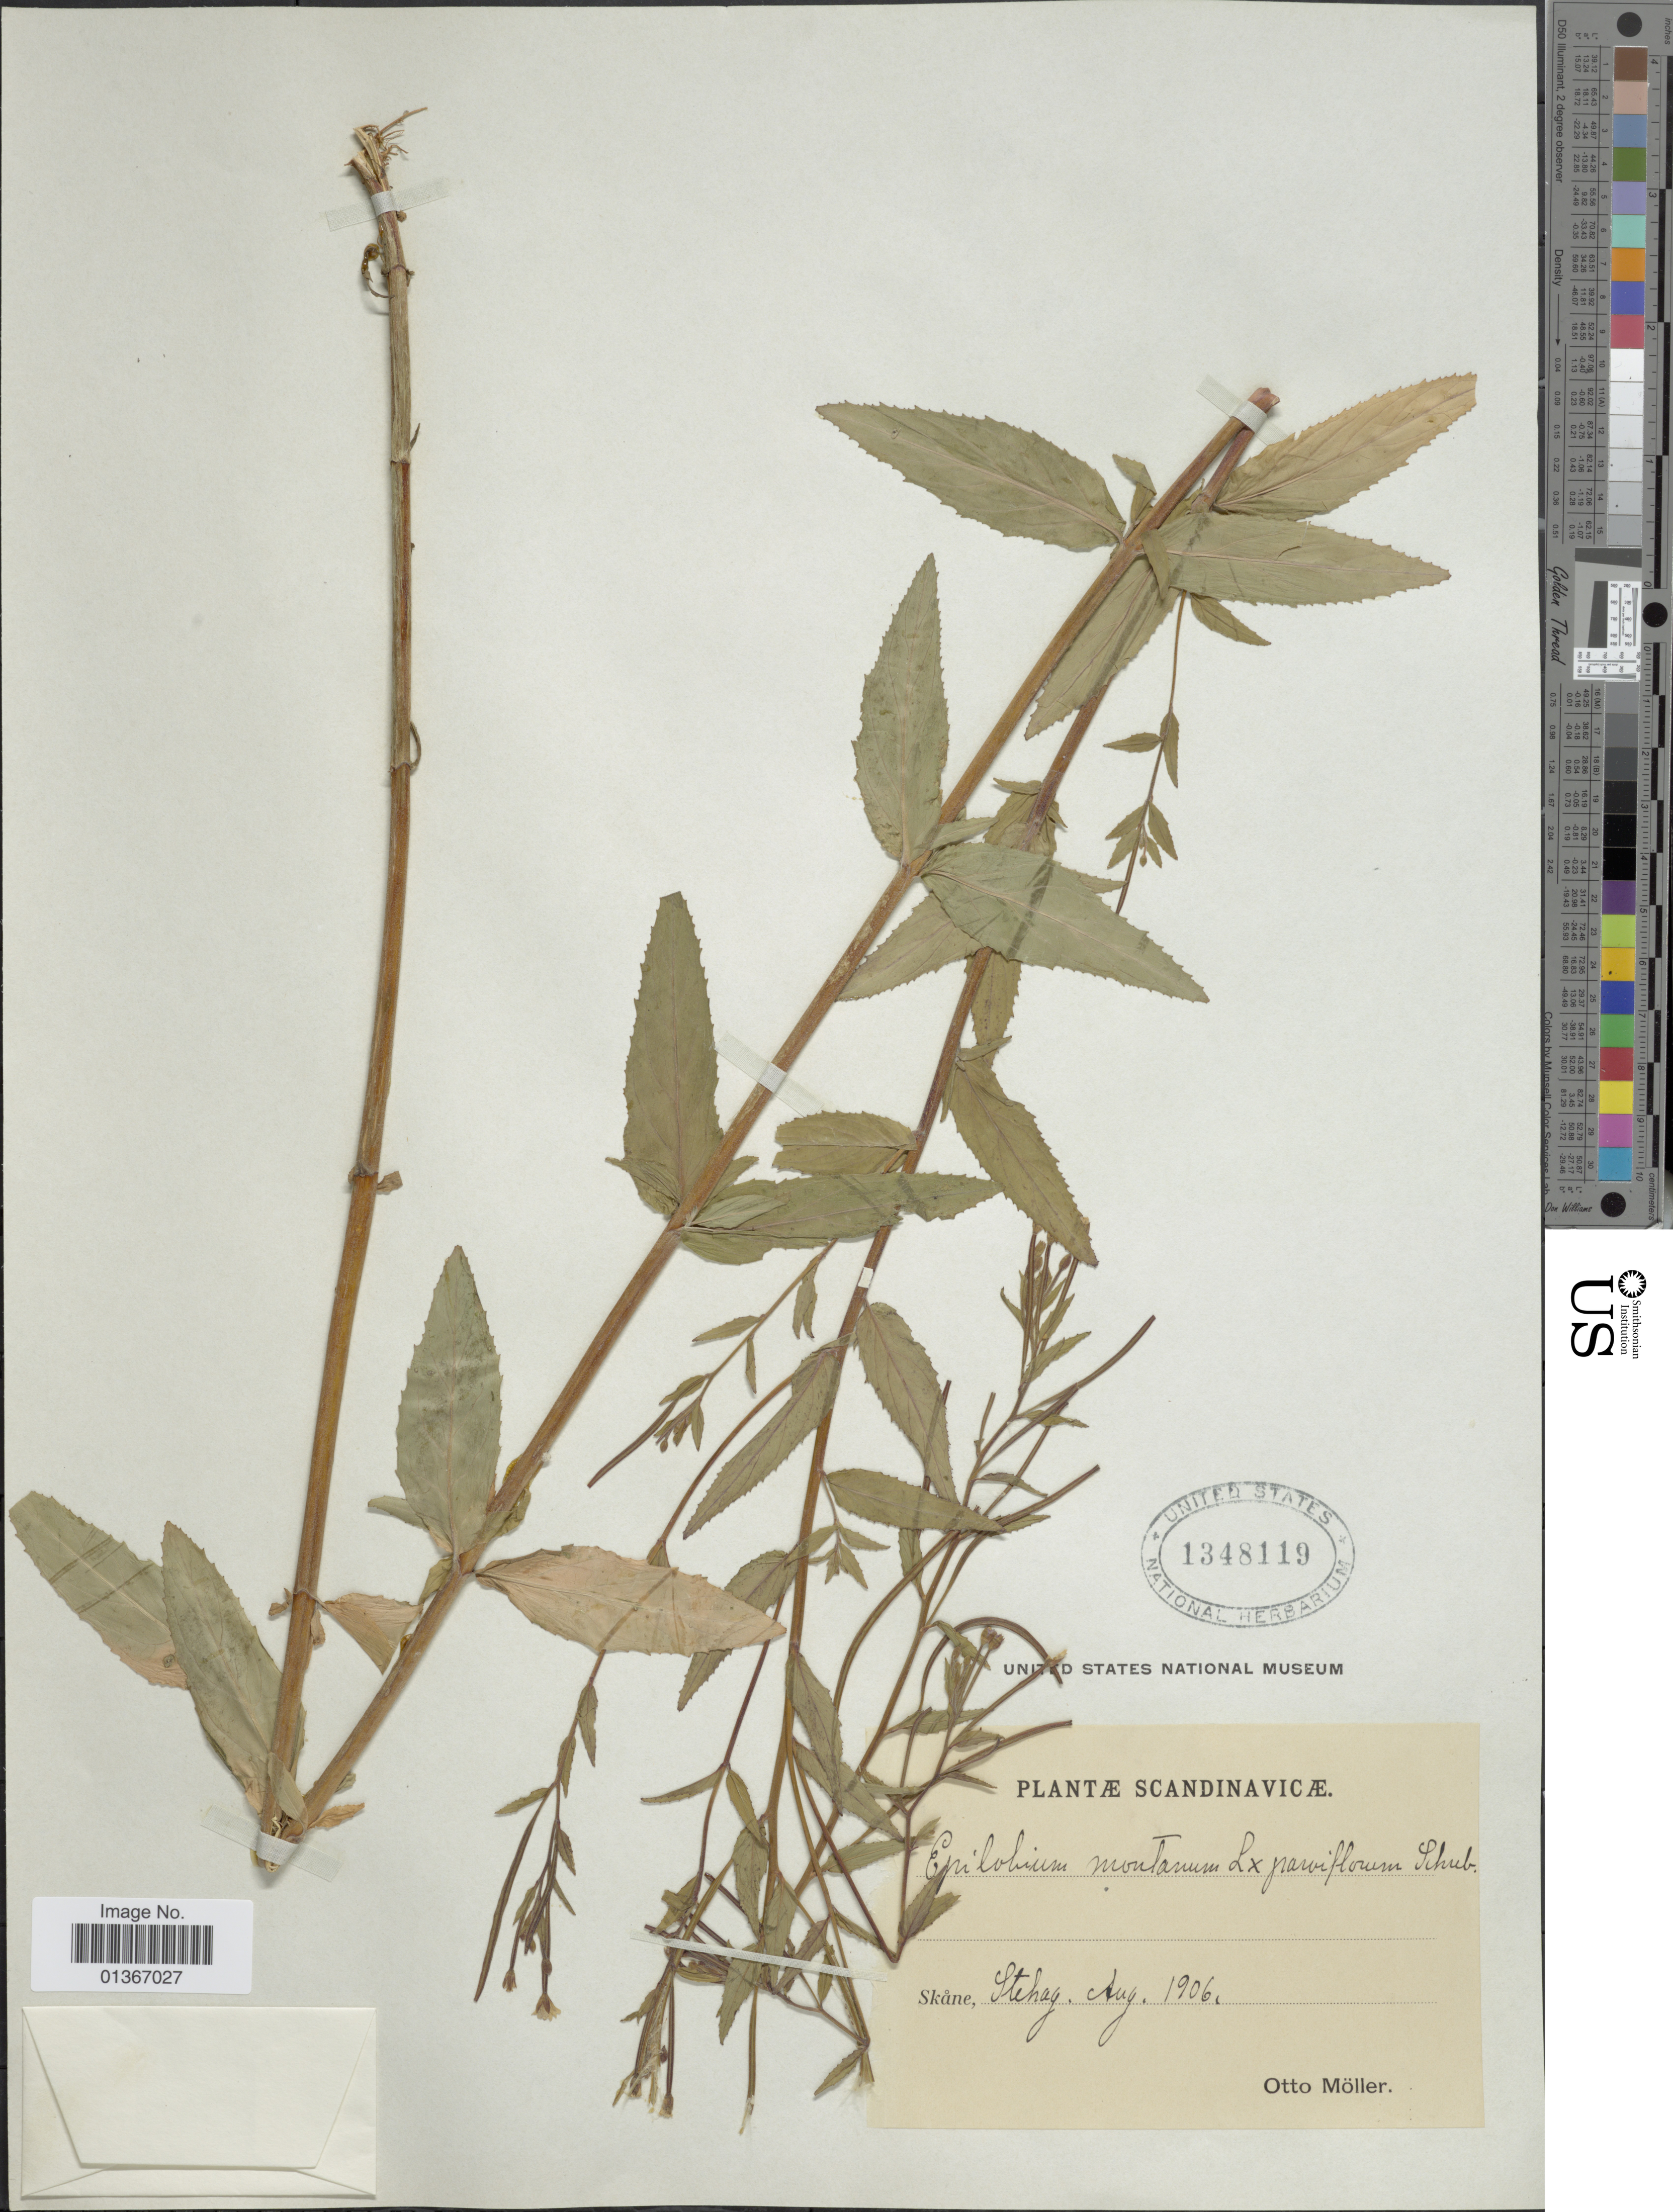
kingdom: Plantae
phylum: Tracheophyta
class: Magnoliopsida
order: Myrtales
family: Onagraceae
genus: Epilobium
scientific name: Epilobium montanum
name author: L.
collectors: O. Möller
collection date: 1906-08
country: Sweden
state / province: Skåne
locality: Stehag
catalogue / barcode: US 1348119